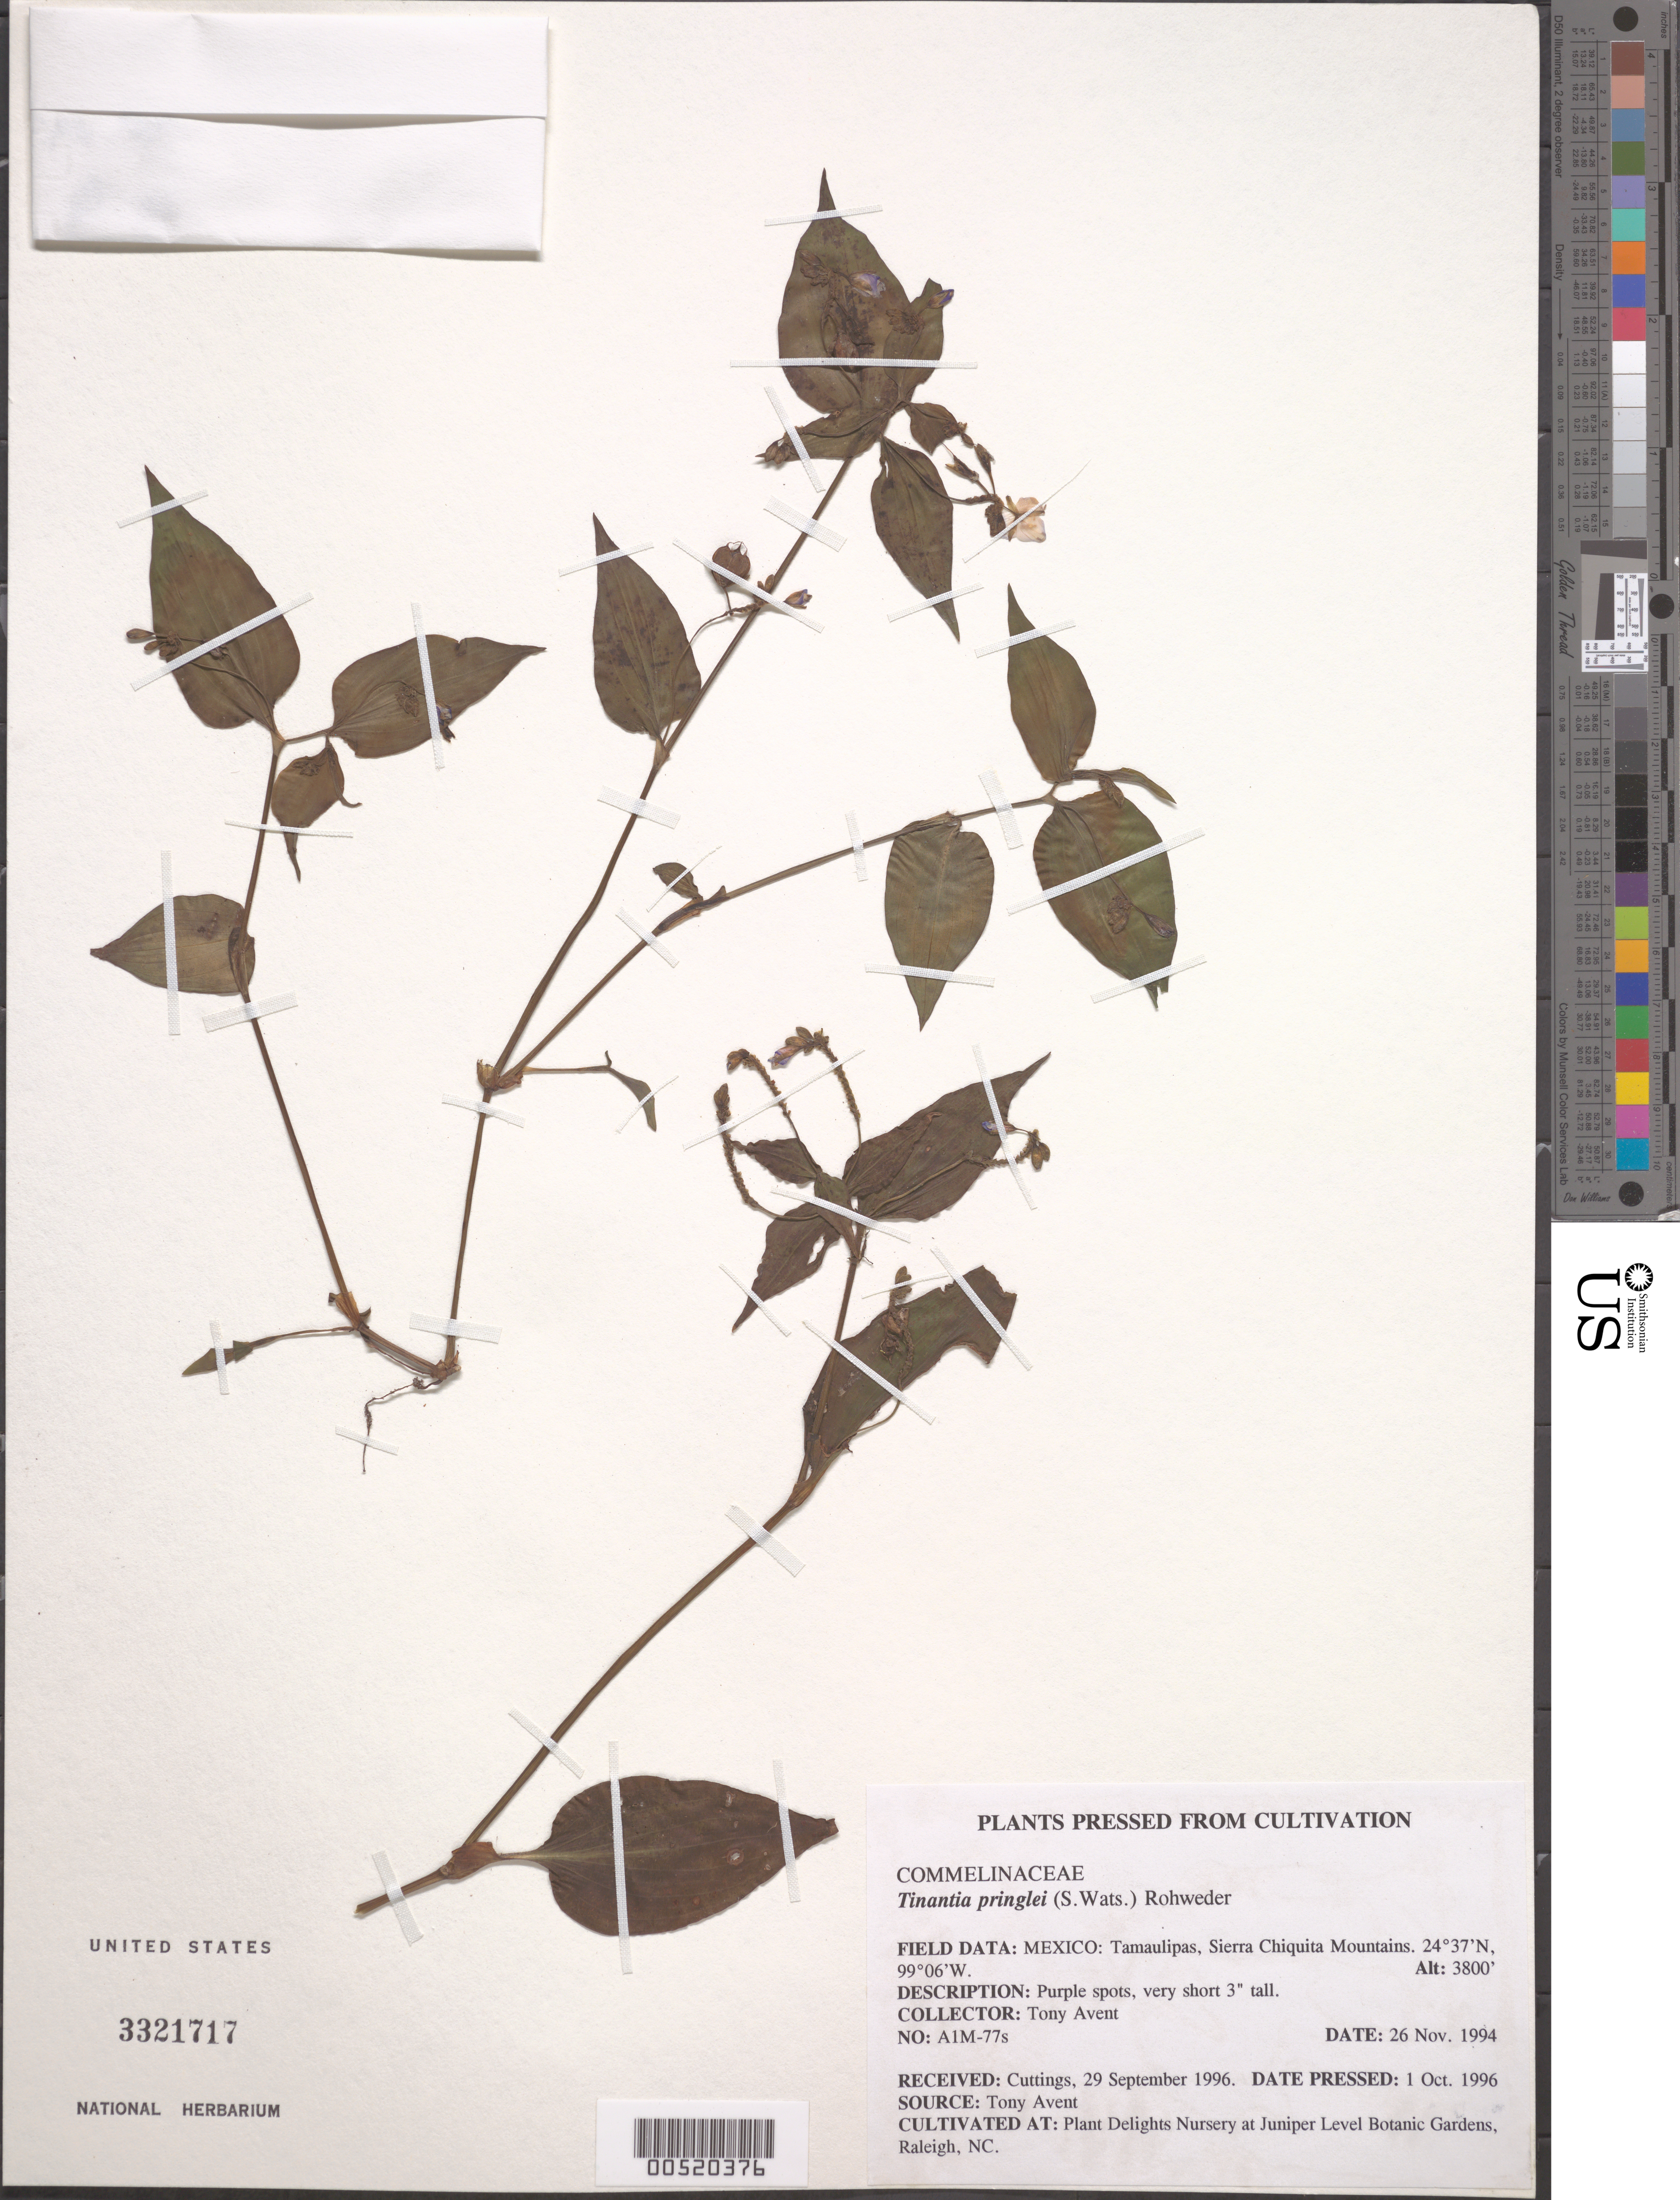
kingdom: Plantae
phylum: Tracheophyta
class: Liliopsida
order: Commelinales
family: Commelinaceae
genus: Tinantia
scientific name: Tinantia pringlei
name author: (S. Watson) Rohweder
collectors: T. Avent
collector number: A1m-77s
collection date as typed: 01 Oct 1996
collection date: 1996-10-01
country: Mexico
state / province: Tamaulipas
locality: Sierra chiquita mountains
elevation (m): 1158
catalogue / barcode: US 3321717